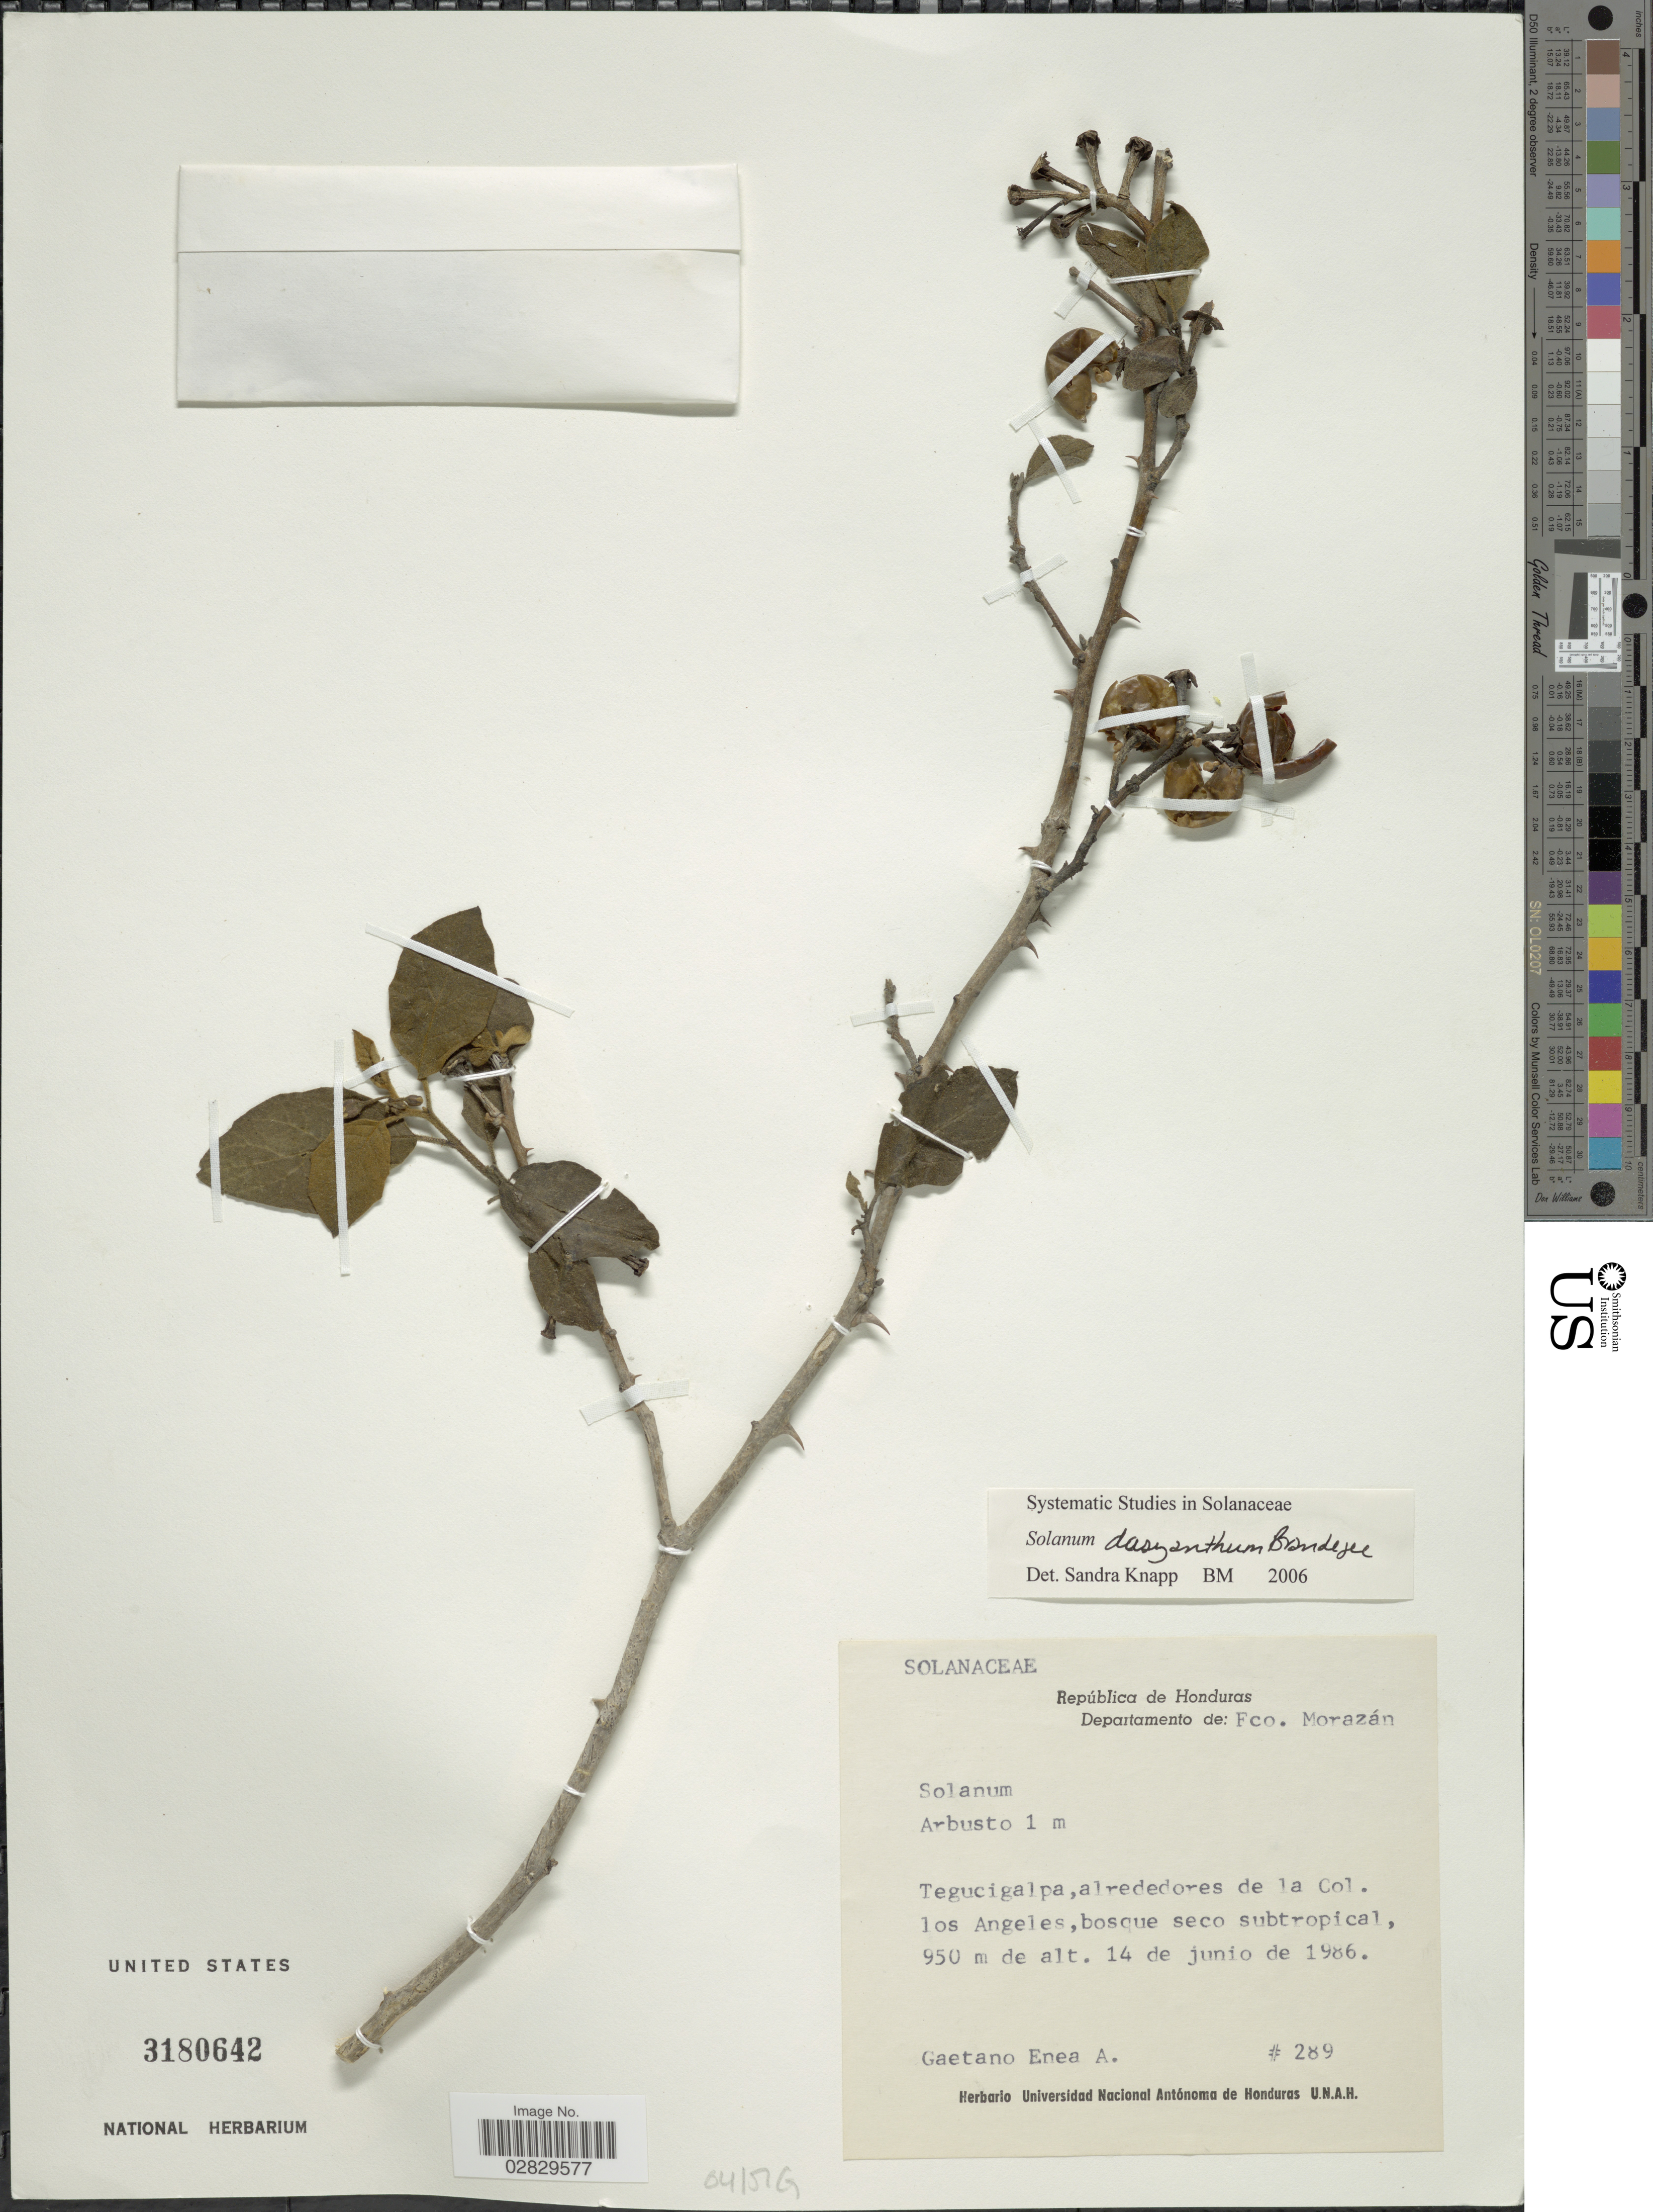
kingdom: Plantae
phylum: Tracheophyta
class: Magnoliopsida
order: Solanales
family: Solanaceae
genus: Solanum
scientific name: Solanum dasyanthum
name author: Brandegee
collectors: Gaetano Enea A.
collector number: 289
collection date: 1986-06-14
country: Honduras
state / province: Fco. Morazán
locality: Departamento de: Fco. Morazán. Tegucigalpa, alrededores de la Col. los Angeles.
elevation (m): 950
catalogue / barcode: US 3180642